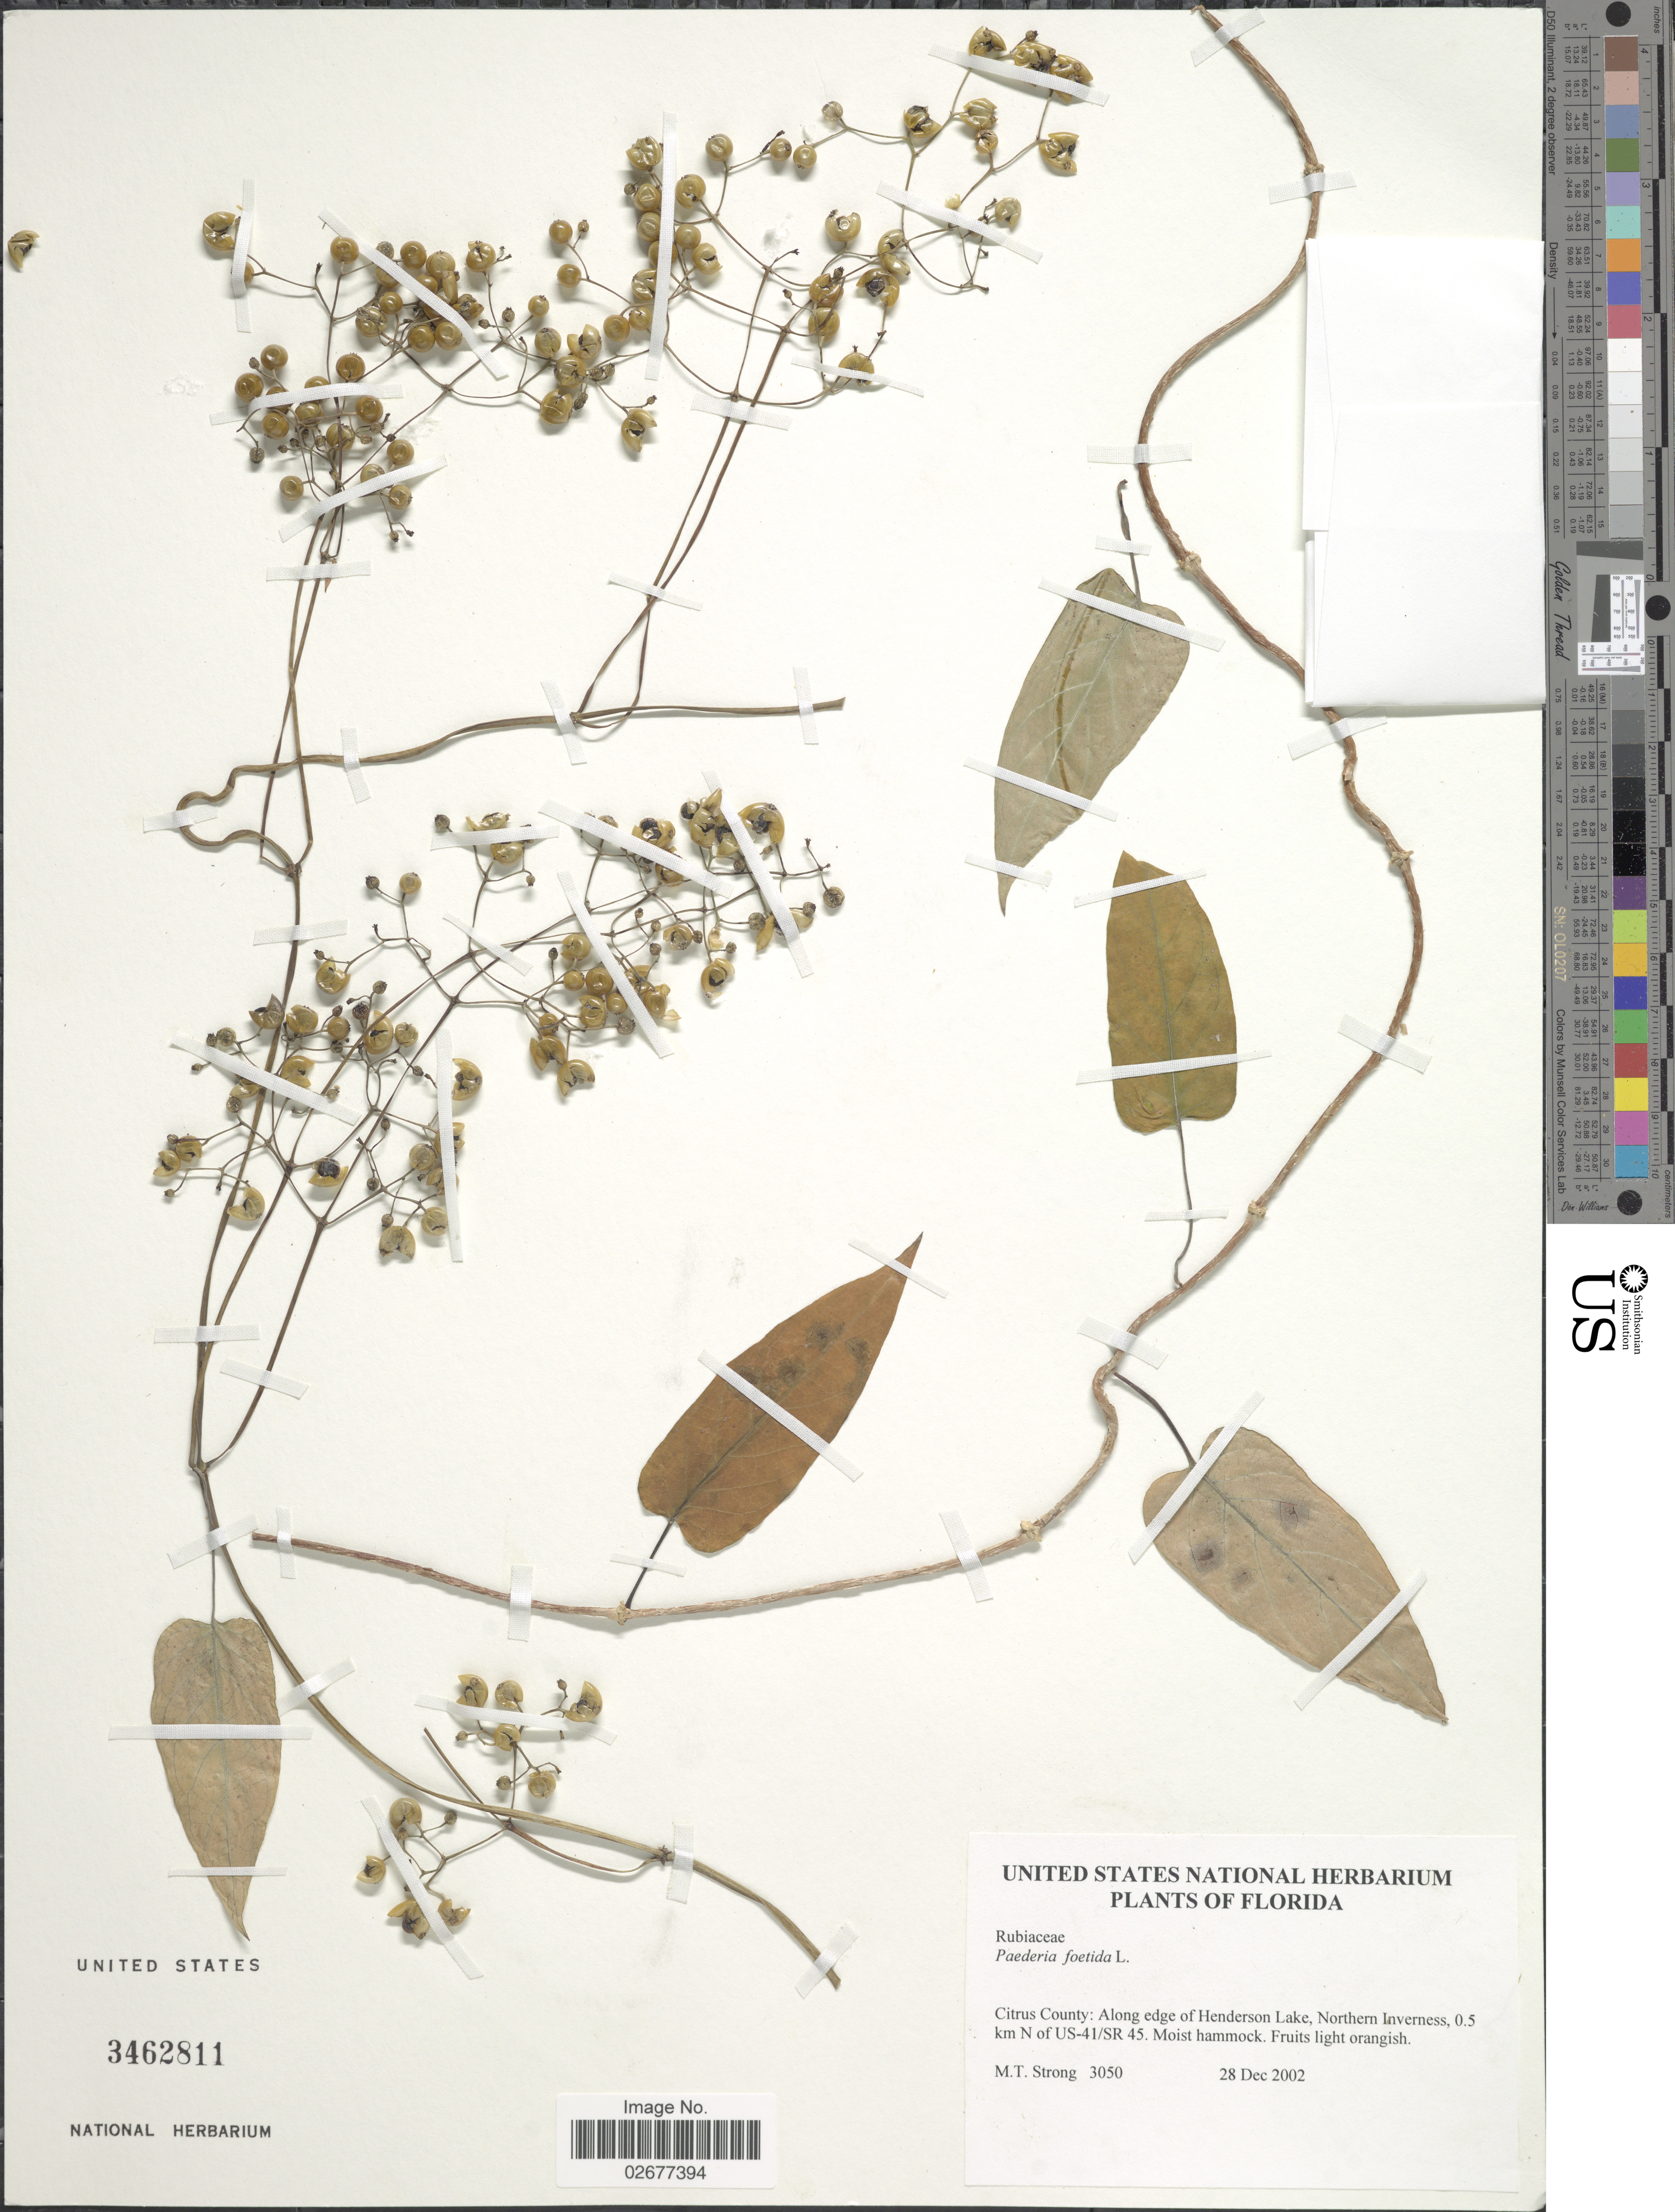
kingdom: Plantae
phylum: Tracheophyta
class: Magnoliopsida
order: Gentianales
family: Rubiaceae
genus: Paederia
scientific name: Paederia foetida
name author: L.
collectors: M. T. Strong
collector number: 3050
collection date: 2002-12-28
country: United States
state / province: Florida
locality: Citrus County: Along edge of Henderson Lake, Northern Inverness, 0.5 km N of US-41/SR 45.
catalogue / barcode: US 3462811